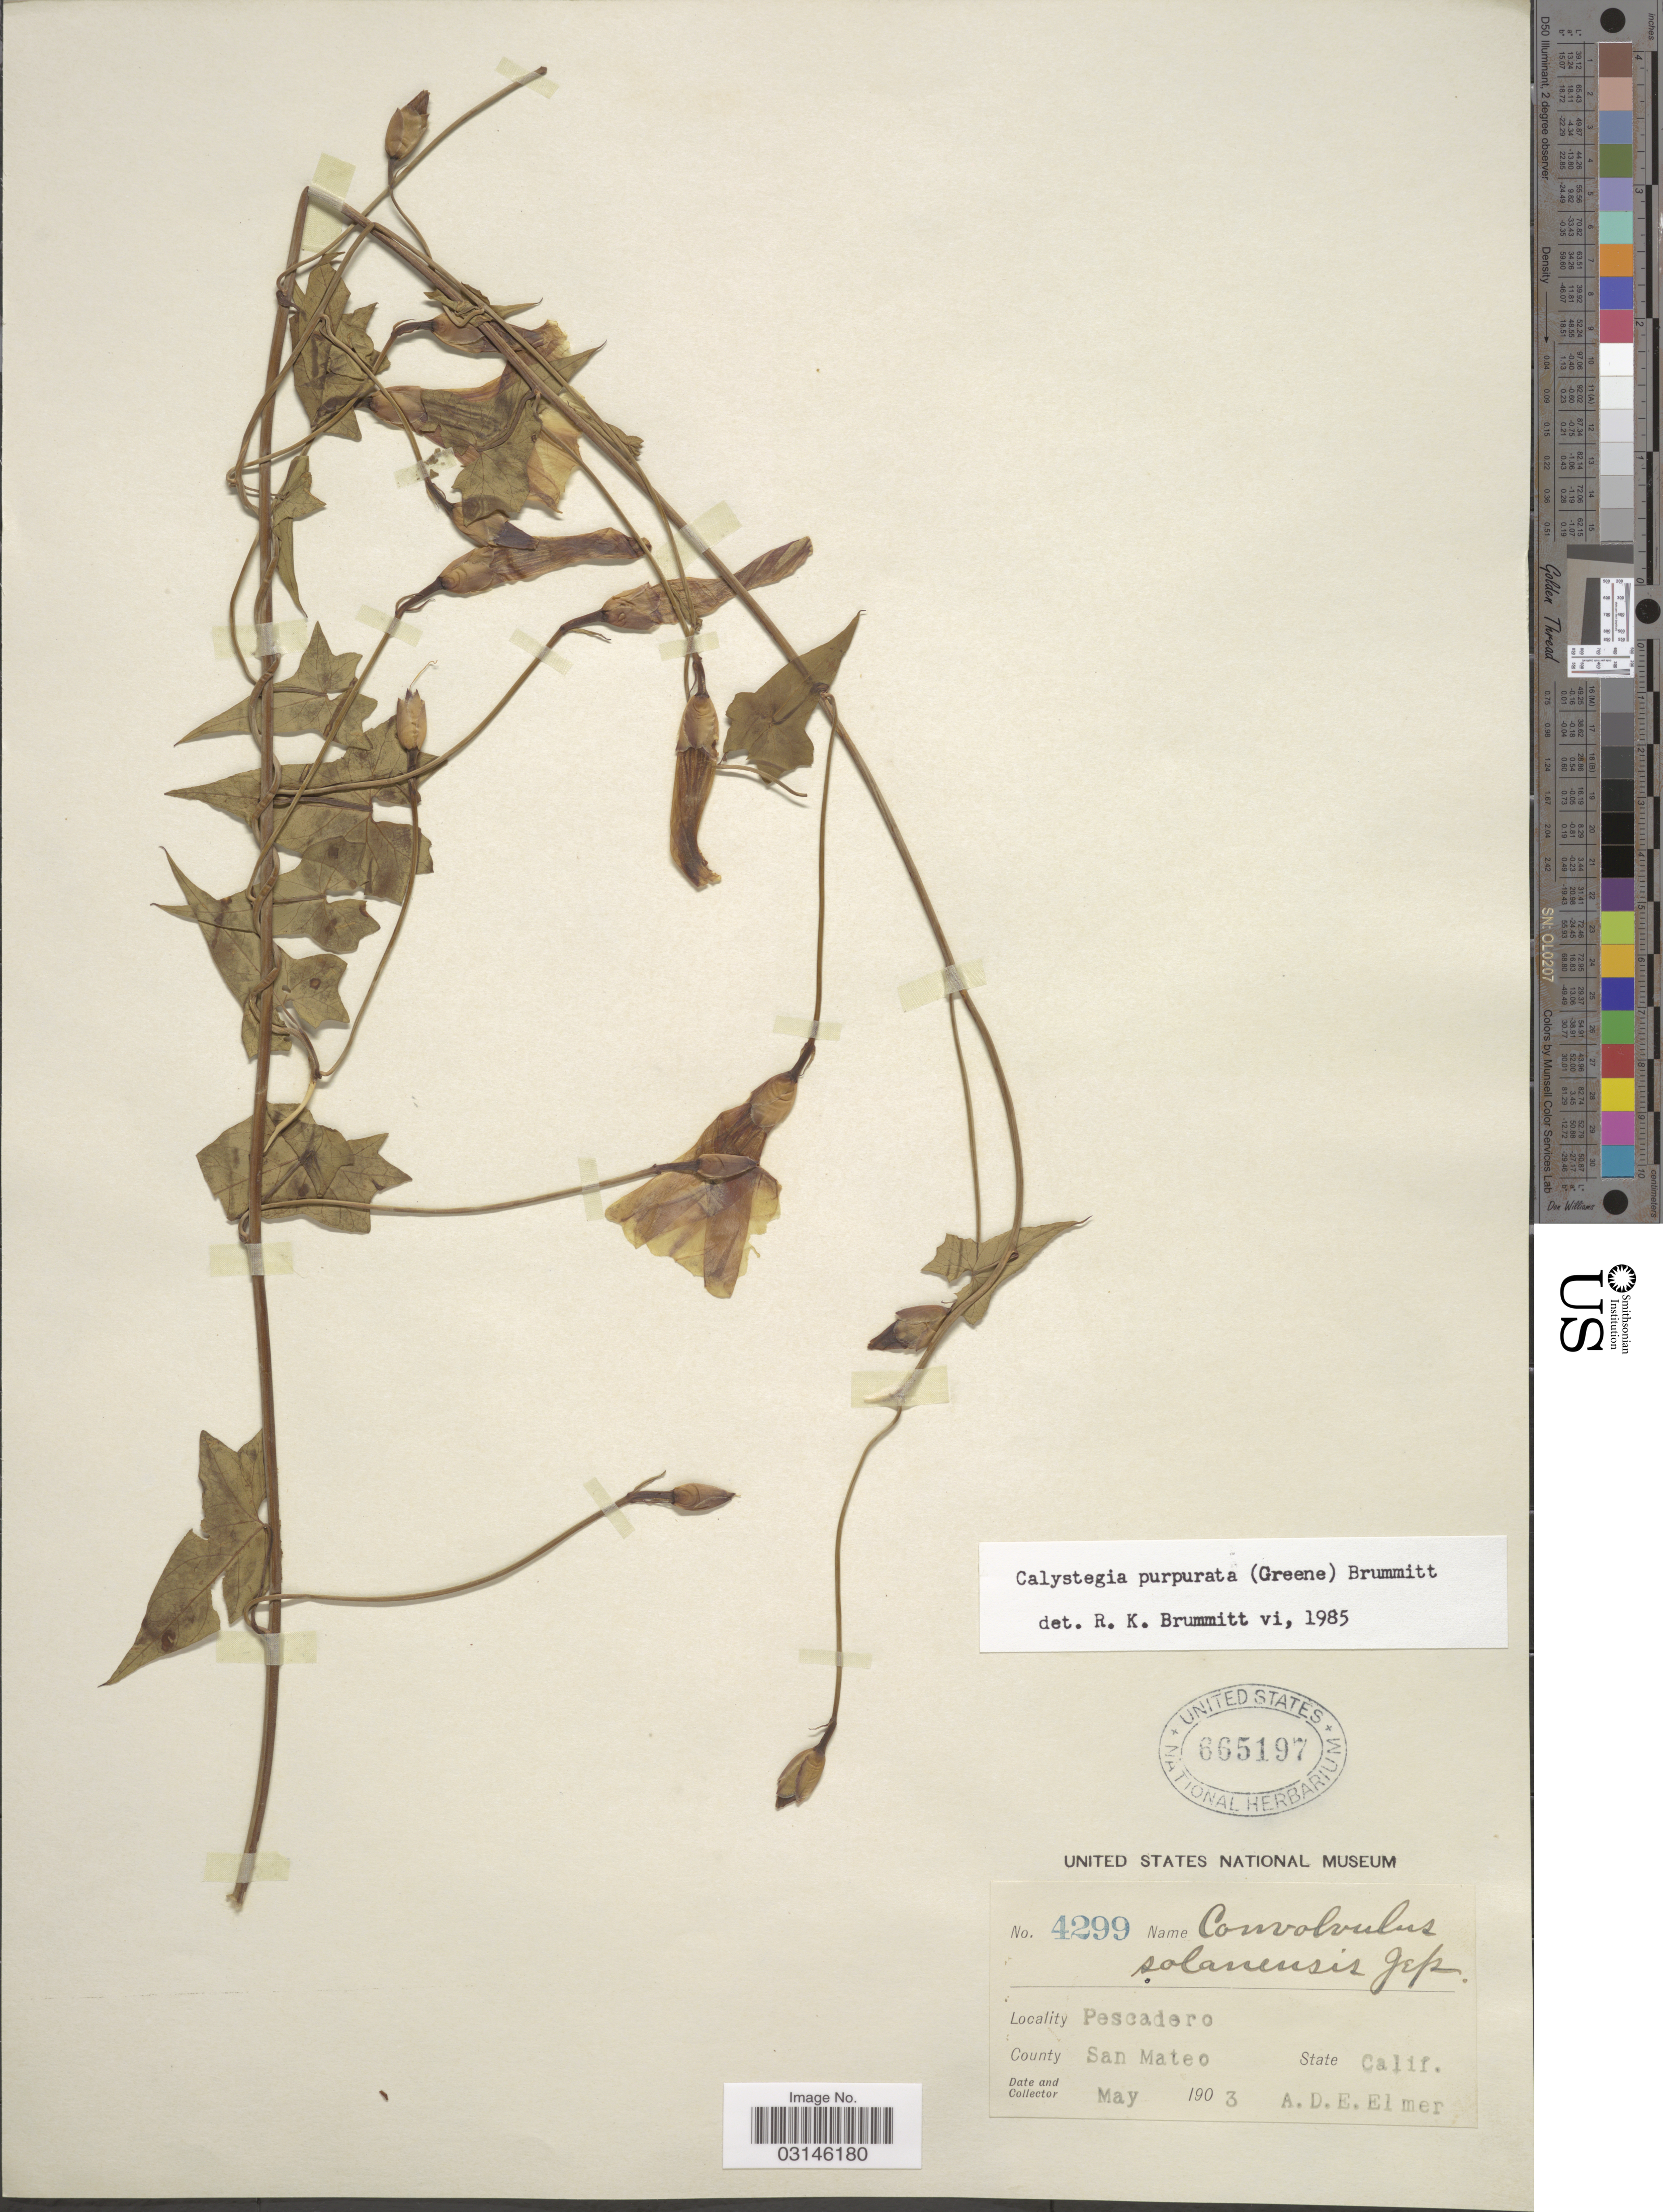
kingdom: Plantae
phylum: Tracheophyta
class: Magnoliopsida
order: Solanales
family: Convolvulaceae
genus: Calystegia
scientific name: Calystegia purpurata subsp. purpurata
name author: (Greene) Brummitt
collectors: A. D. E. Elmer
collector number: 4299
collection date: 1903-05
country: United States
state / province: California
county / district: San Mateo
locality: Pescadero, County San Mateo.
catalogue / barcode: US 665197